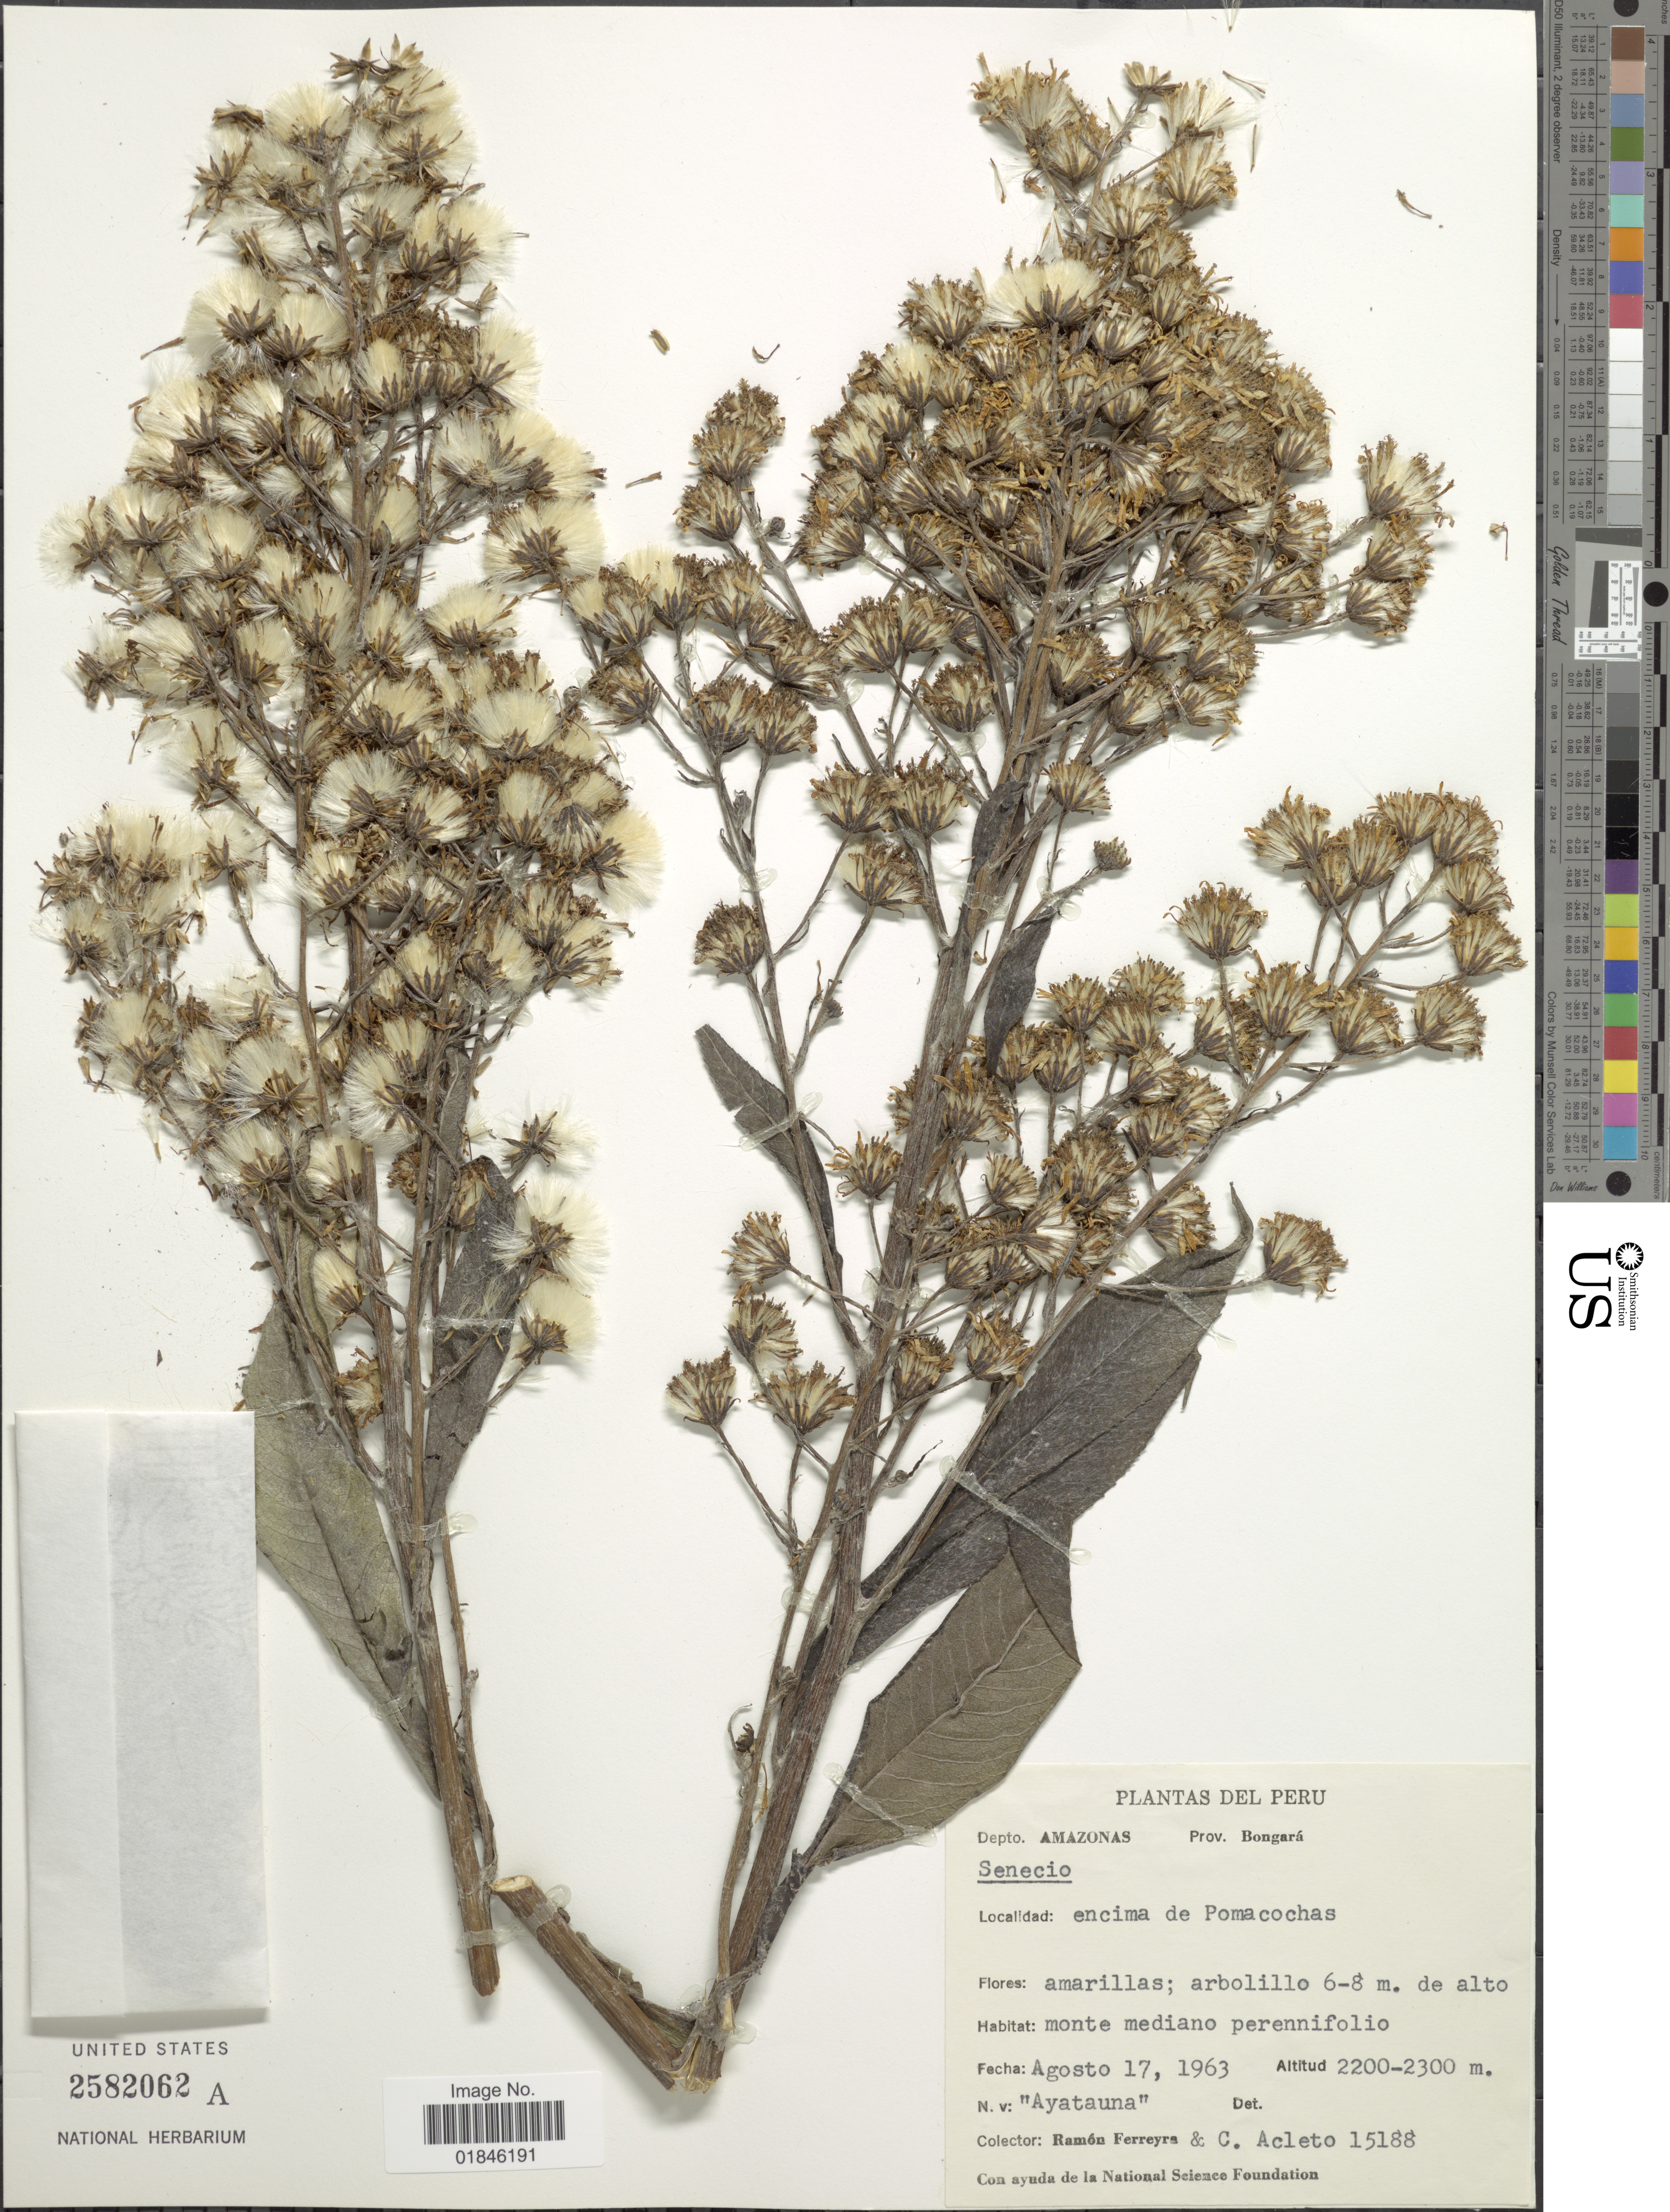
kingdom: Plantae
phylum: Tracheophyta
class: Magnoliopsida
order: Asterales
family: Asteraceae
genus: Pentacalia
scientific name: Pentacalia reflexa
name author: (Kunth) Cuatrec.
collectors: R. A. Ferreyra & C. Acleto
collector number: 15188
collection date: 1963-08-17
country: Peru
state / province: Amazonas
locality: Depto. Amazonas. Prov. Bongará. Encima de Pomacochas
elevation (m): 2200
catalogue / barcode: US 2582062A